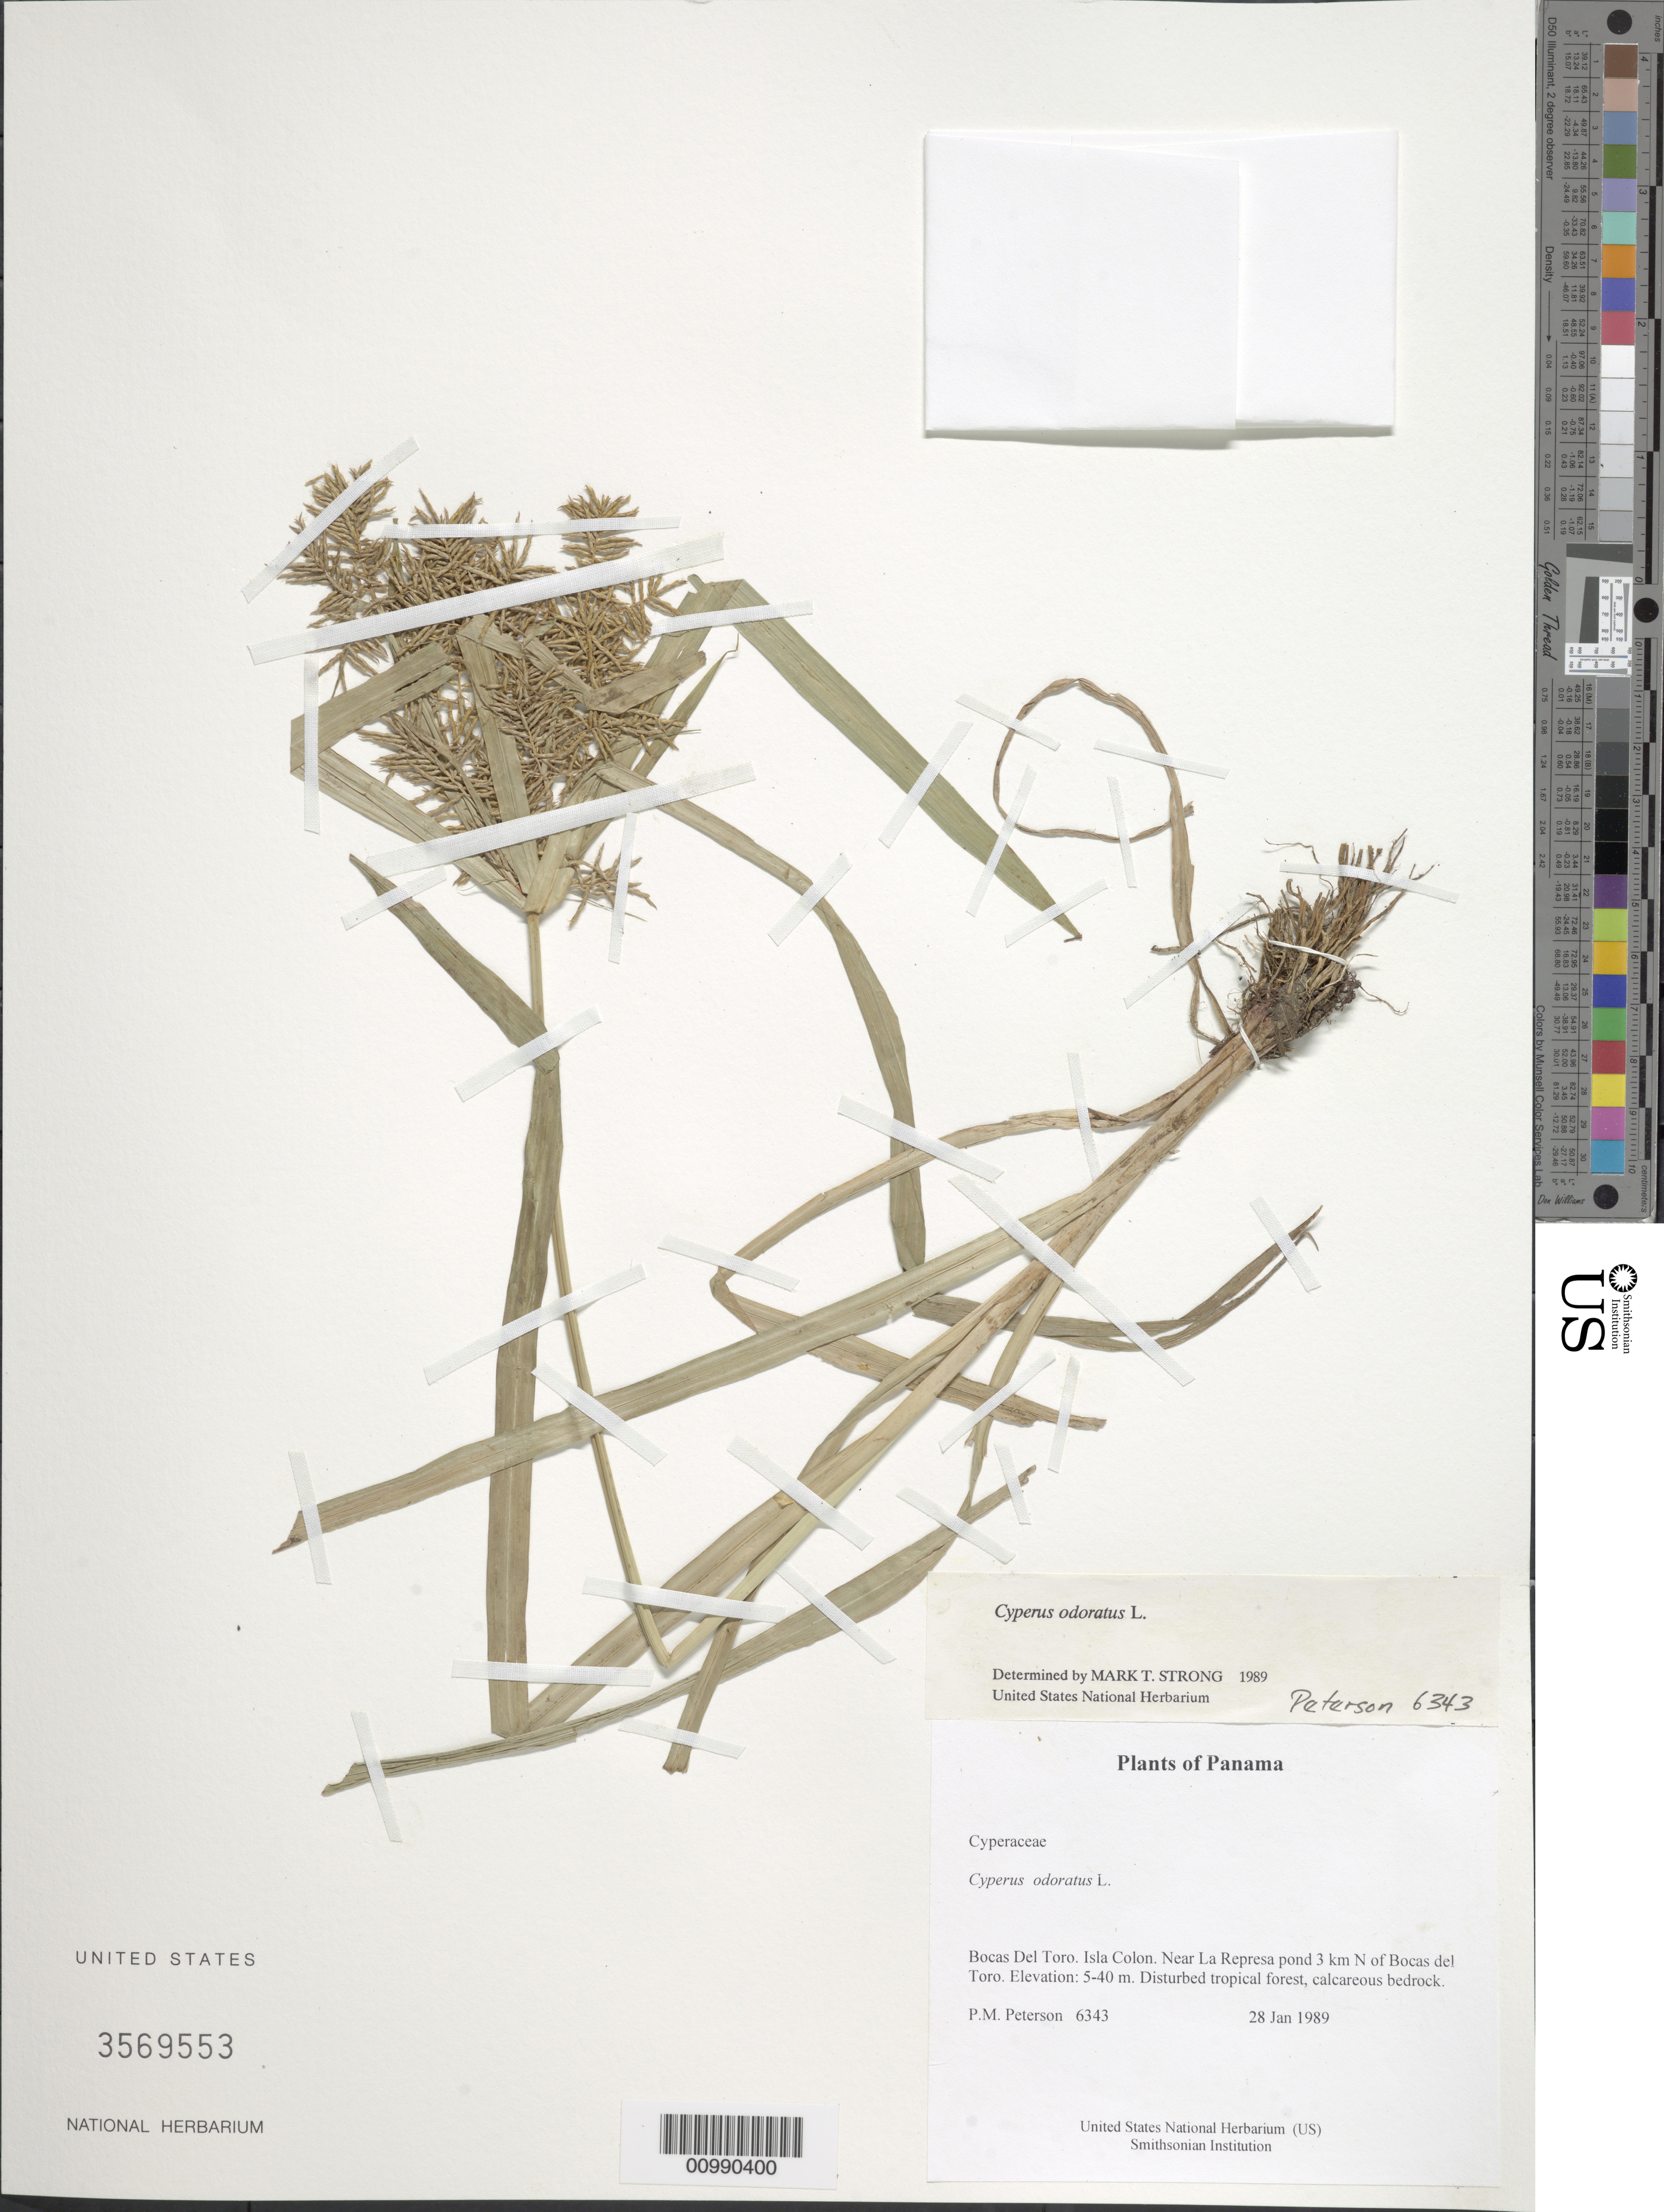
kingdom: Plantae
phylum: Tracheophyta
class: Liliopsida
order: Poales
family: Cyperaceae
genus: Cyperus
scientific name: Cyperus odoratus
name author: L.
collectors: P. M. Peterson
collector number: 06343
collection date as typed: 28 Jan 1989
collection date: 1989-01-28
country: Panama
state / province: Bocas del Toro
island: Colón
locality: Near La Represa pond 3 km N of Bocas del Toro.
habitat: Disturbed tropical forest, calcareous bedrock.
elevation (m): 5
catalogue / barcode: US 3569553